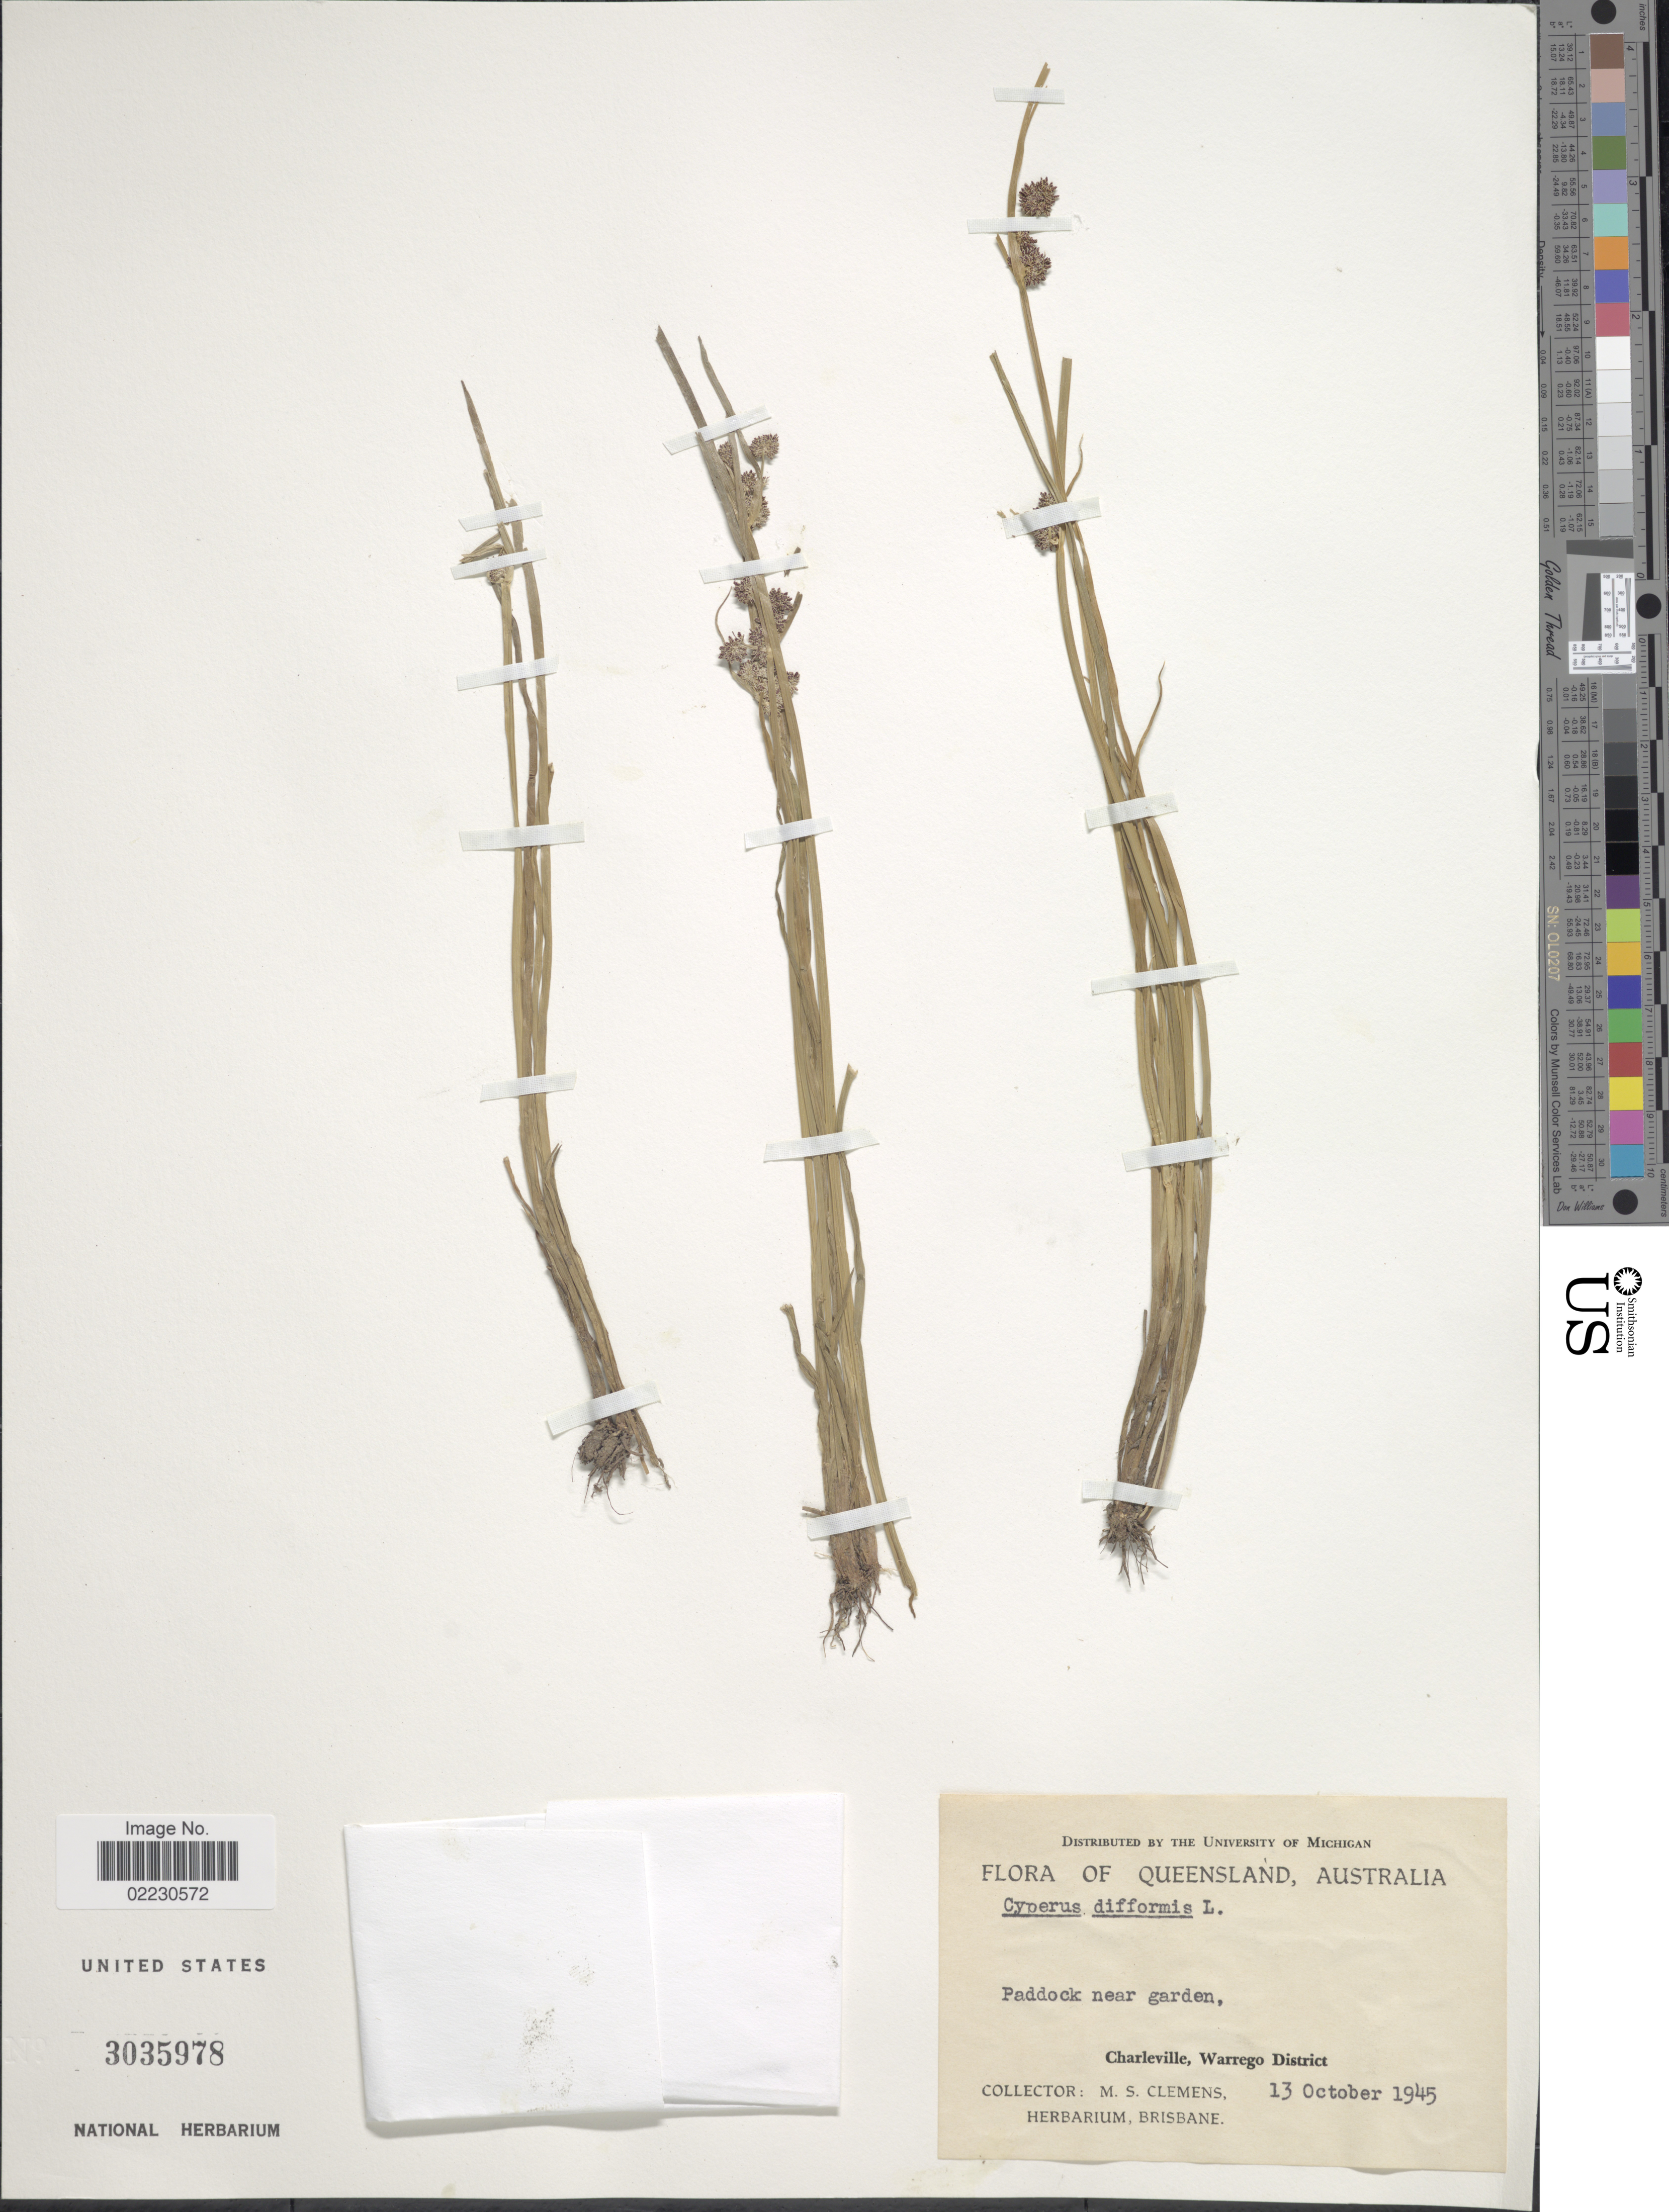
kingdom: Plantae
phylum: Tracheophyta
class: Liliopsida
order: Poales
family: Cyperaceae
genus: Cyperus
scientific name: Cyperus difformis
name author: L.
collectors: M. S. Clemens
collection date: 1945-10-13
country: Australia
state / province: Queensland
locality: Paddock near garden, Charleville, Warrego District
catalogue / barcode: US 3035978